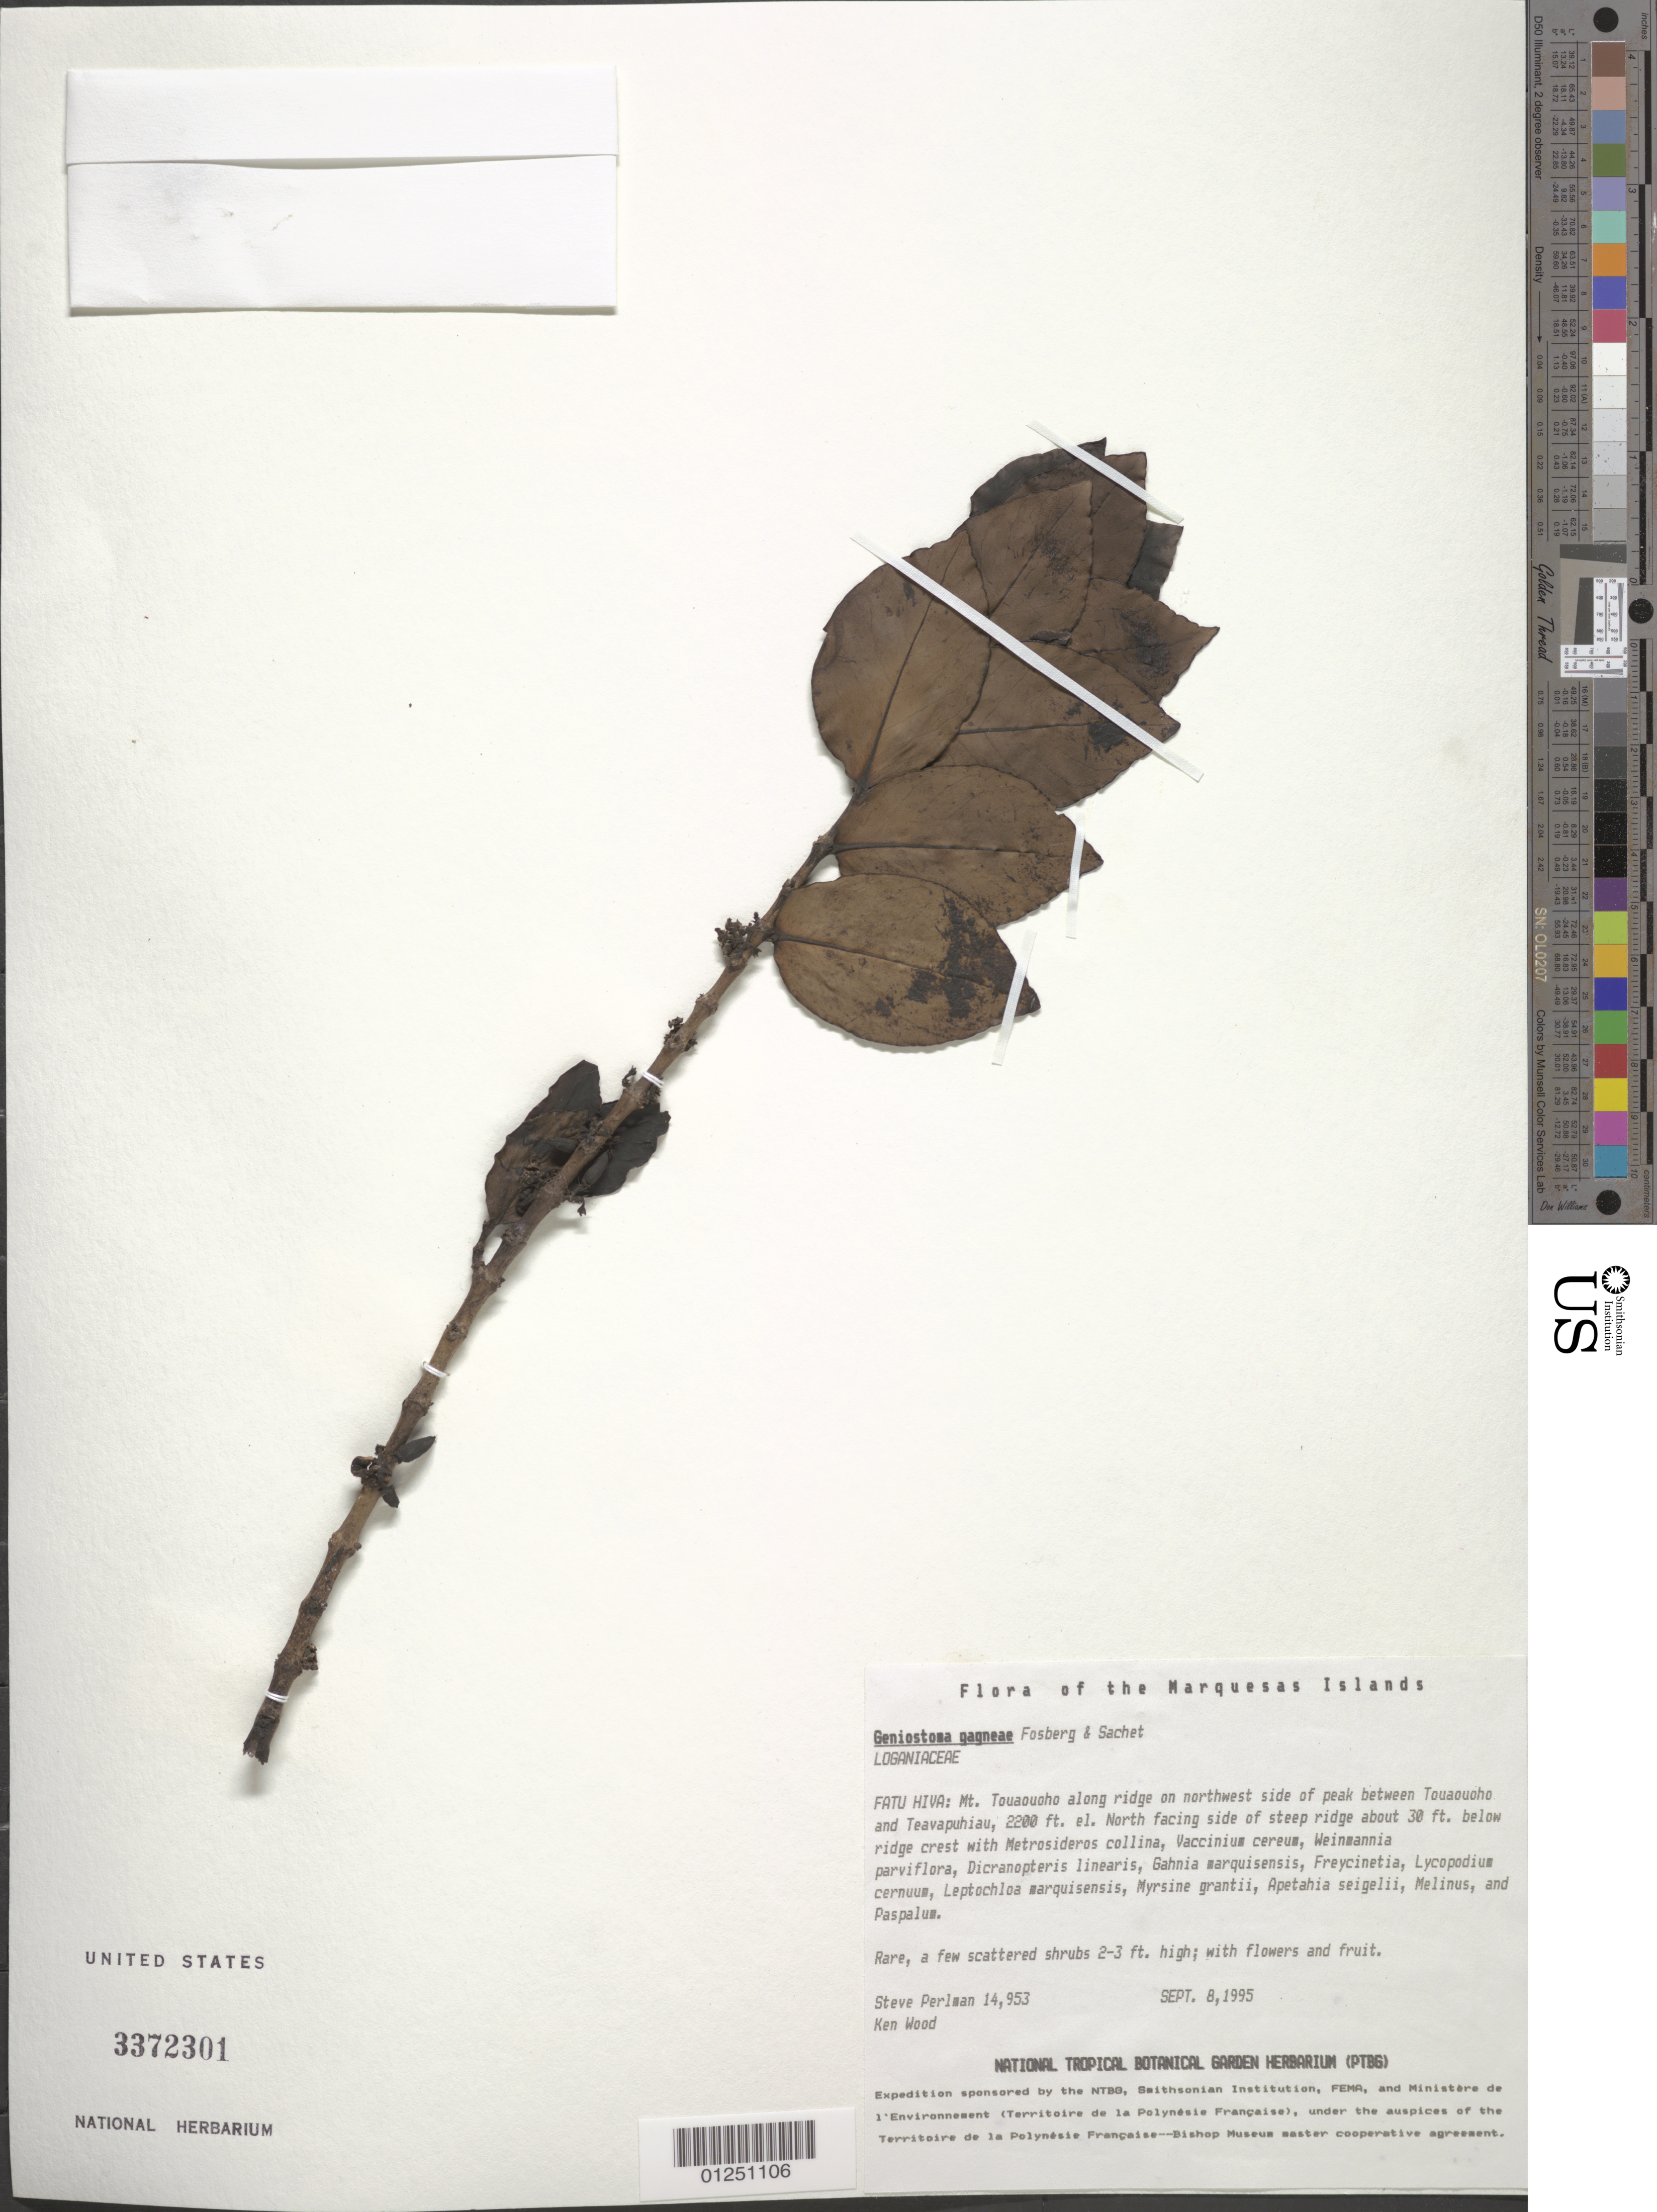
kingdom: Plantae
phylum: Tracheophyta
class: Magnoliopsida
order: Gentianales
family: Loganiaceae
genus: Geniostoma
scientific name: Geniostoma gagneae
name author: Fosberg & Sachet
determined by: Lorence, David H., (PTBG), National Tropical Botanical Garden (UNITED STATES)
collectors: S. P. Perlman & K. R. Wood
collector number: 14953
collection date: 1995-09-08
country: French Polynesia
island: Fatu Hiva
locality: Mt. Touaouoho, along ridge on NW side of peak between Touaouoho and Teavapuhiau, N facing side of steep ridge about 30 feet below ridge crest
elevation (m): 671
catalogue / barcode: US 3372301